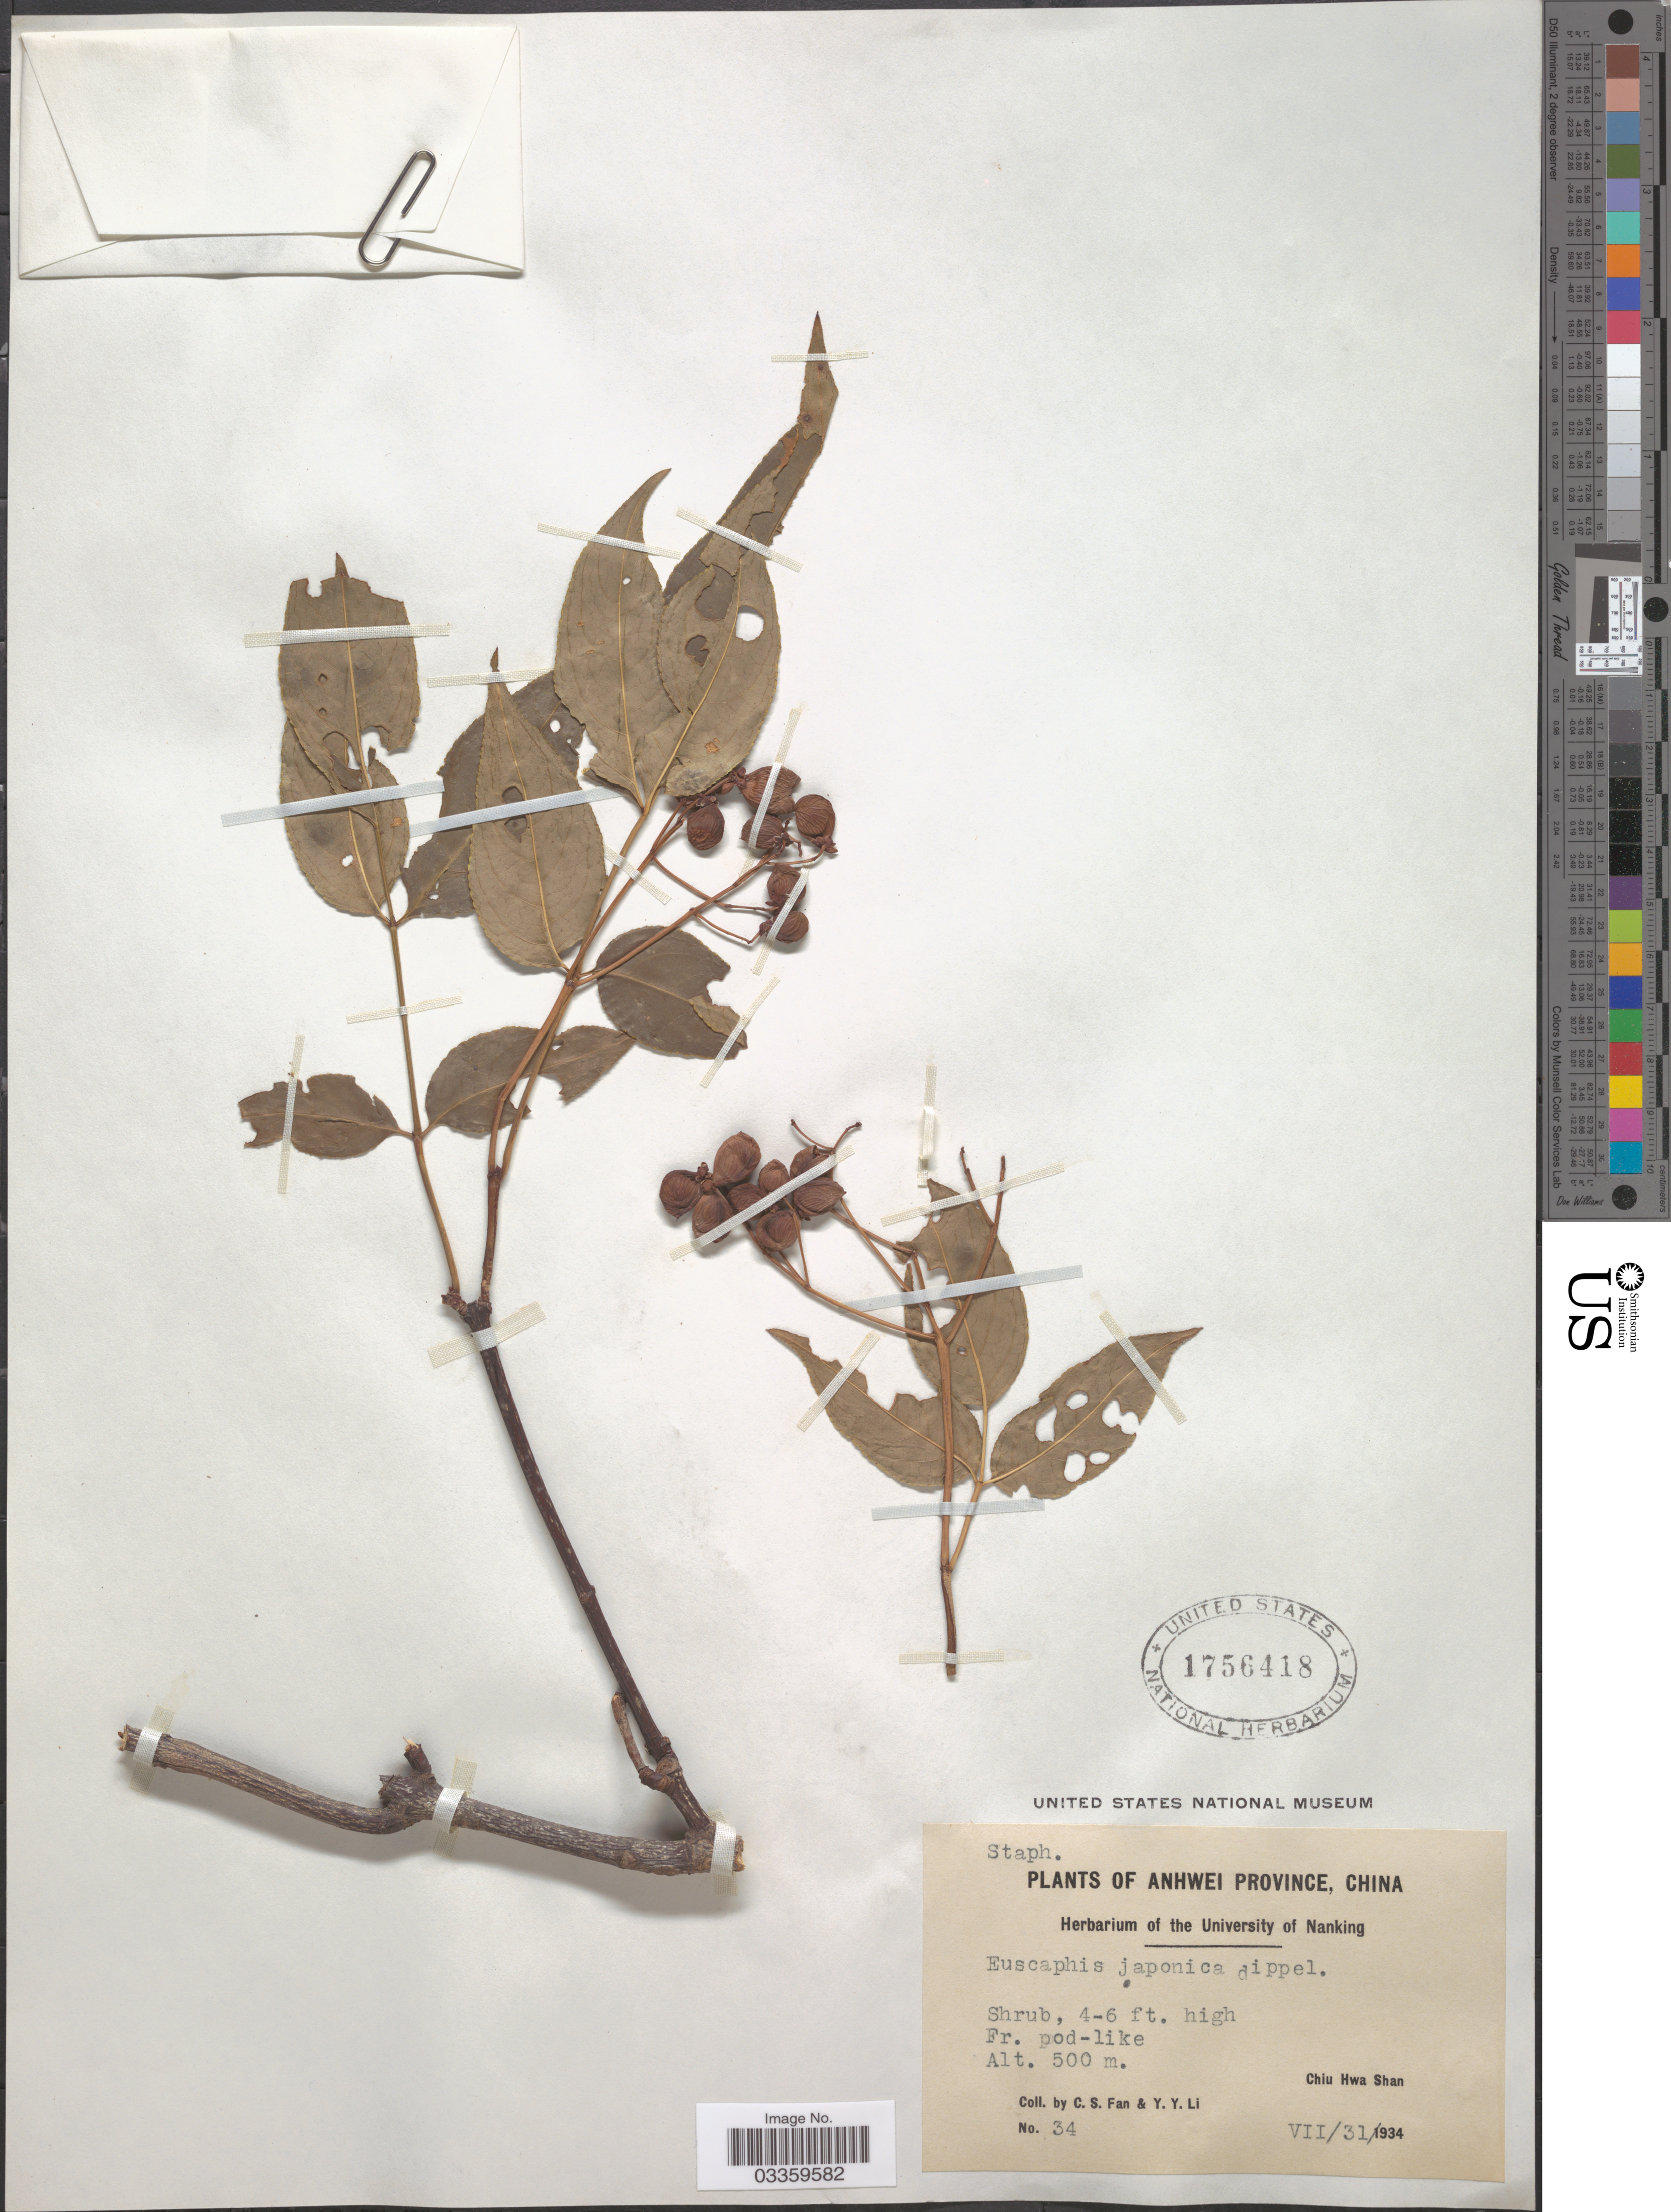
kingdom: Plantae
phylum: Tracheophyta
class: Magnoliopsida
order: Crossosomatales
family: Staphyleaceae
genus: Euscaphis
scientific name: Euscaphis japonica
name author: (Thunb.) Kanitz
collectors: C. S. Fan & Y. Y. Li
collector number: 34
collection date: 1934-07-31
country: China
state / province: Anhui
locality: Anhwei Province, Chiu Hwa Shan.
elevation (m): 500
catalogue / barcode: US 1756418